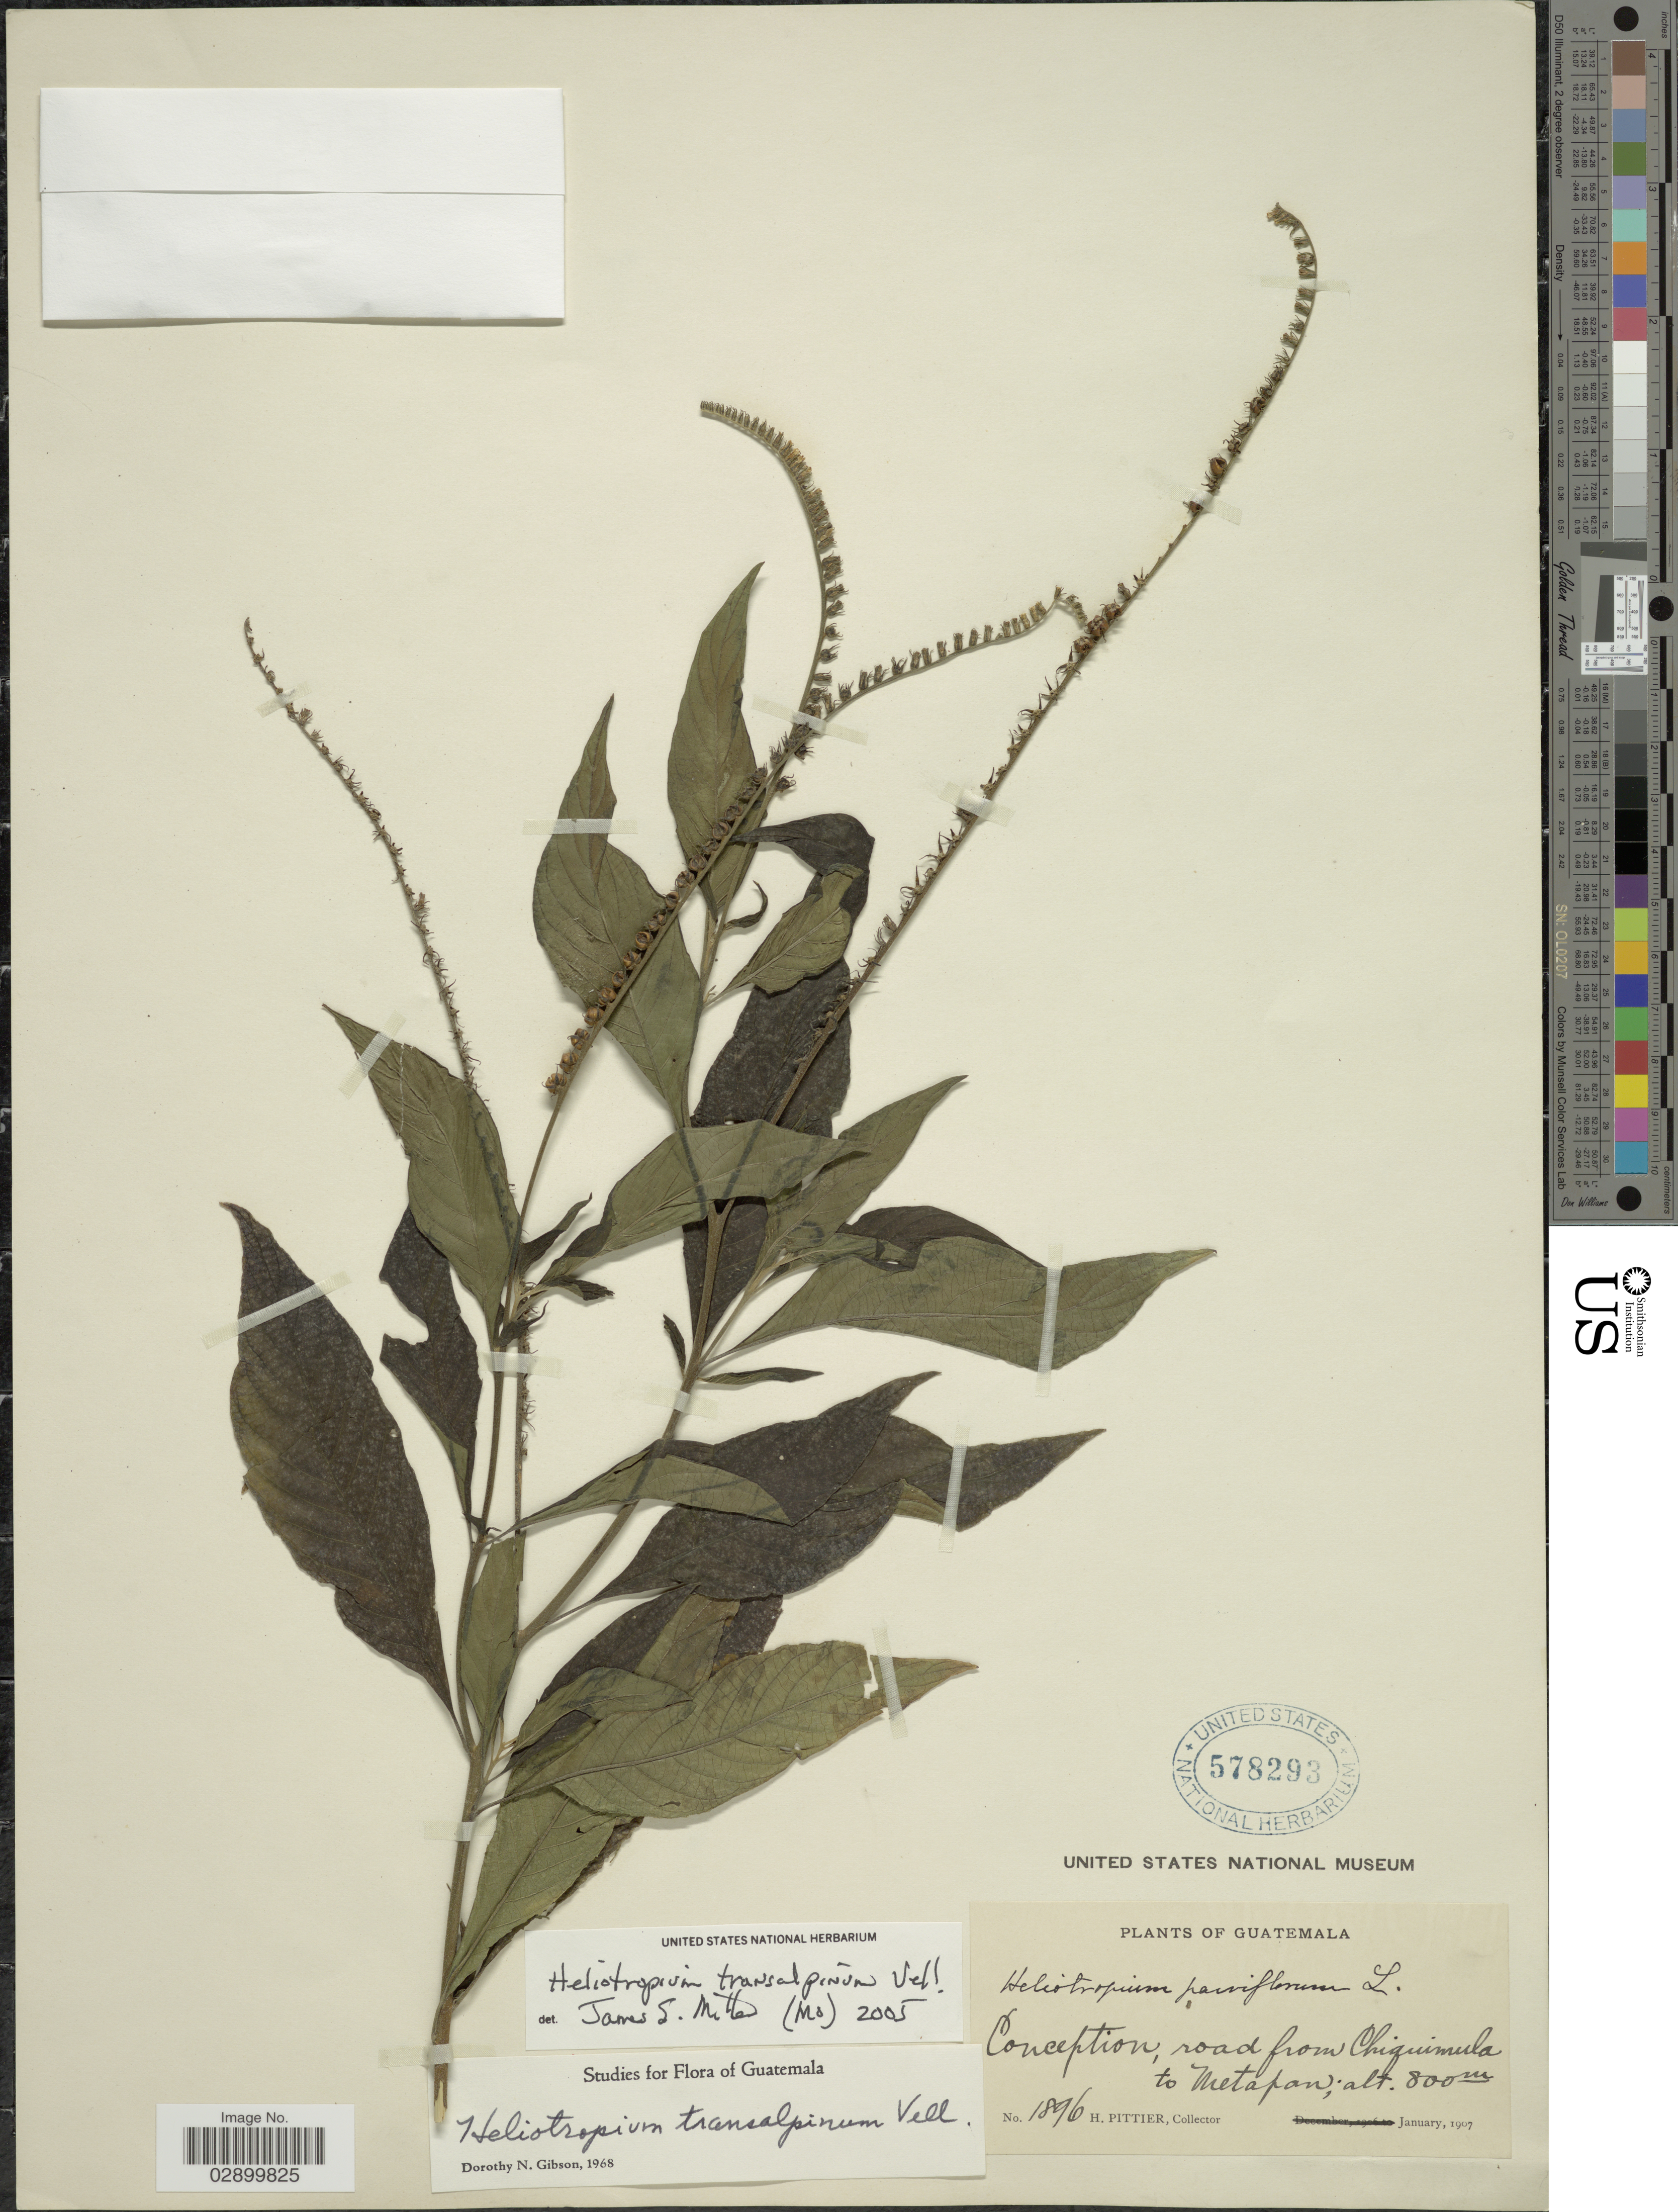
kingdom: Plantae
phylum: Tracheophyta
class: Magnoliopsida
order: Boraginales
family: Heliotropiaceae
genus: Heliotropium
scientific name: Heliotropium transalpinum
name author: Vell.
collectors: H. F. Pittier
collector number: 1896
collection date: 1907-01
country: Guatemala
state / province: Chiquimula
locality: Conception, road from Chiquimula to Metapan.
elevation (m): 800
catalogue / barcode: US 578293